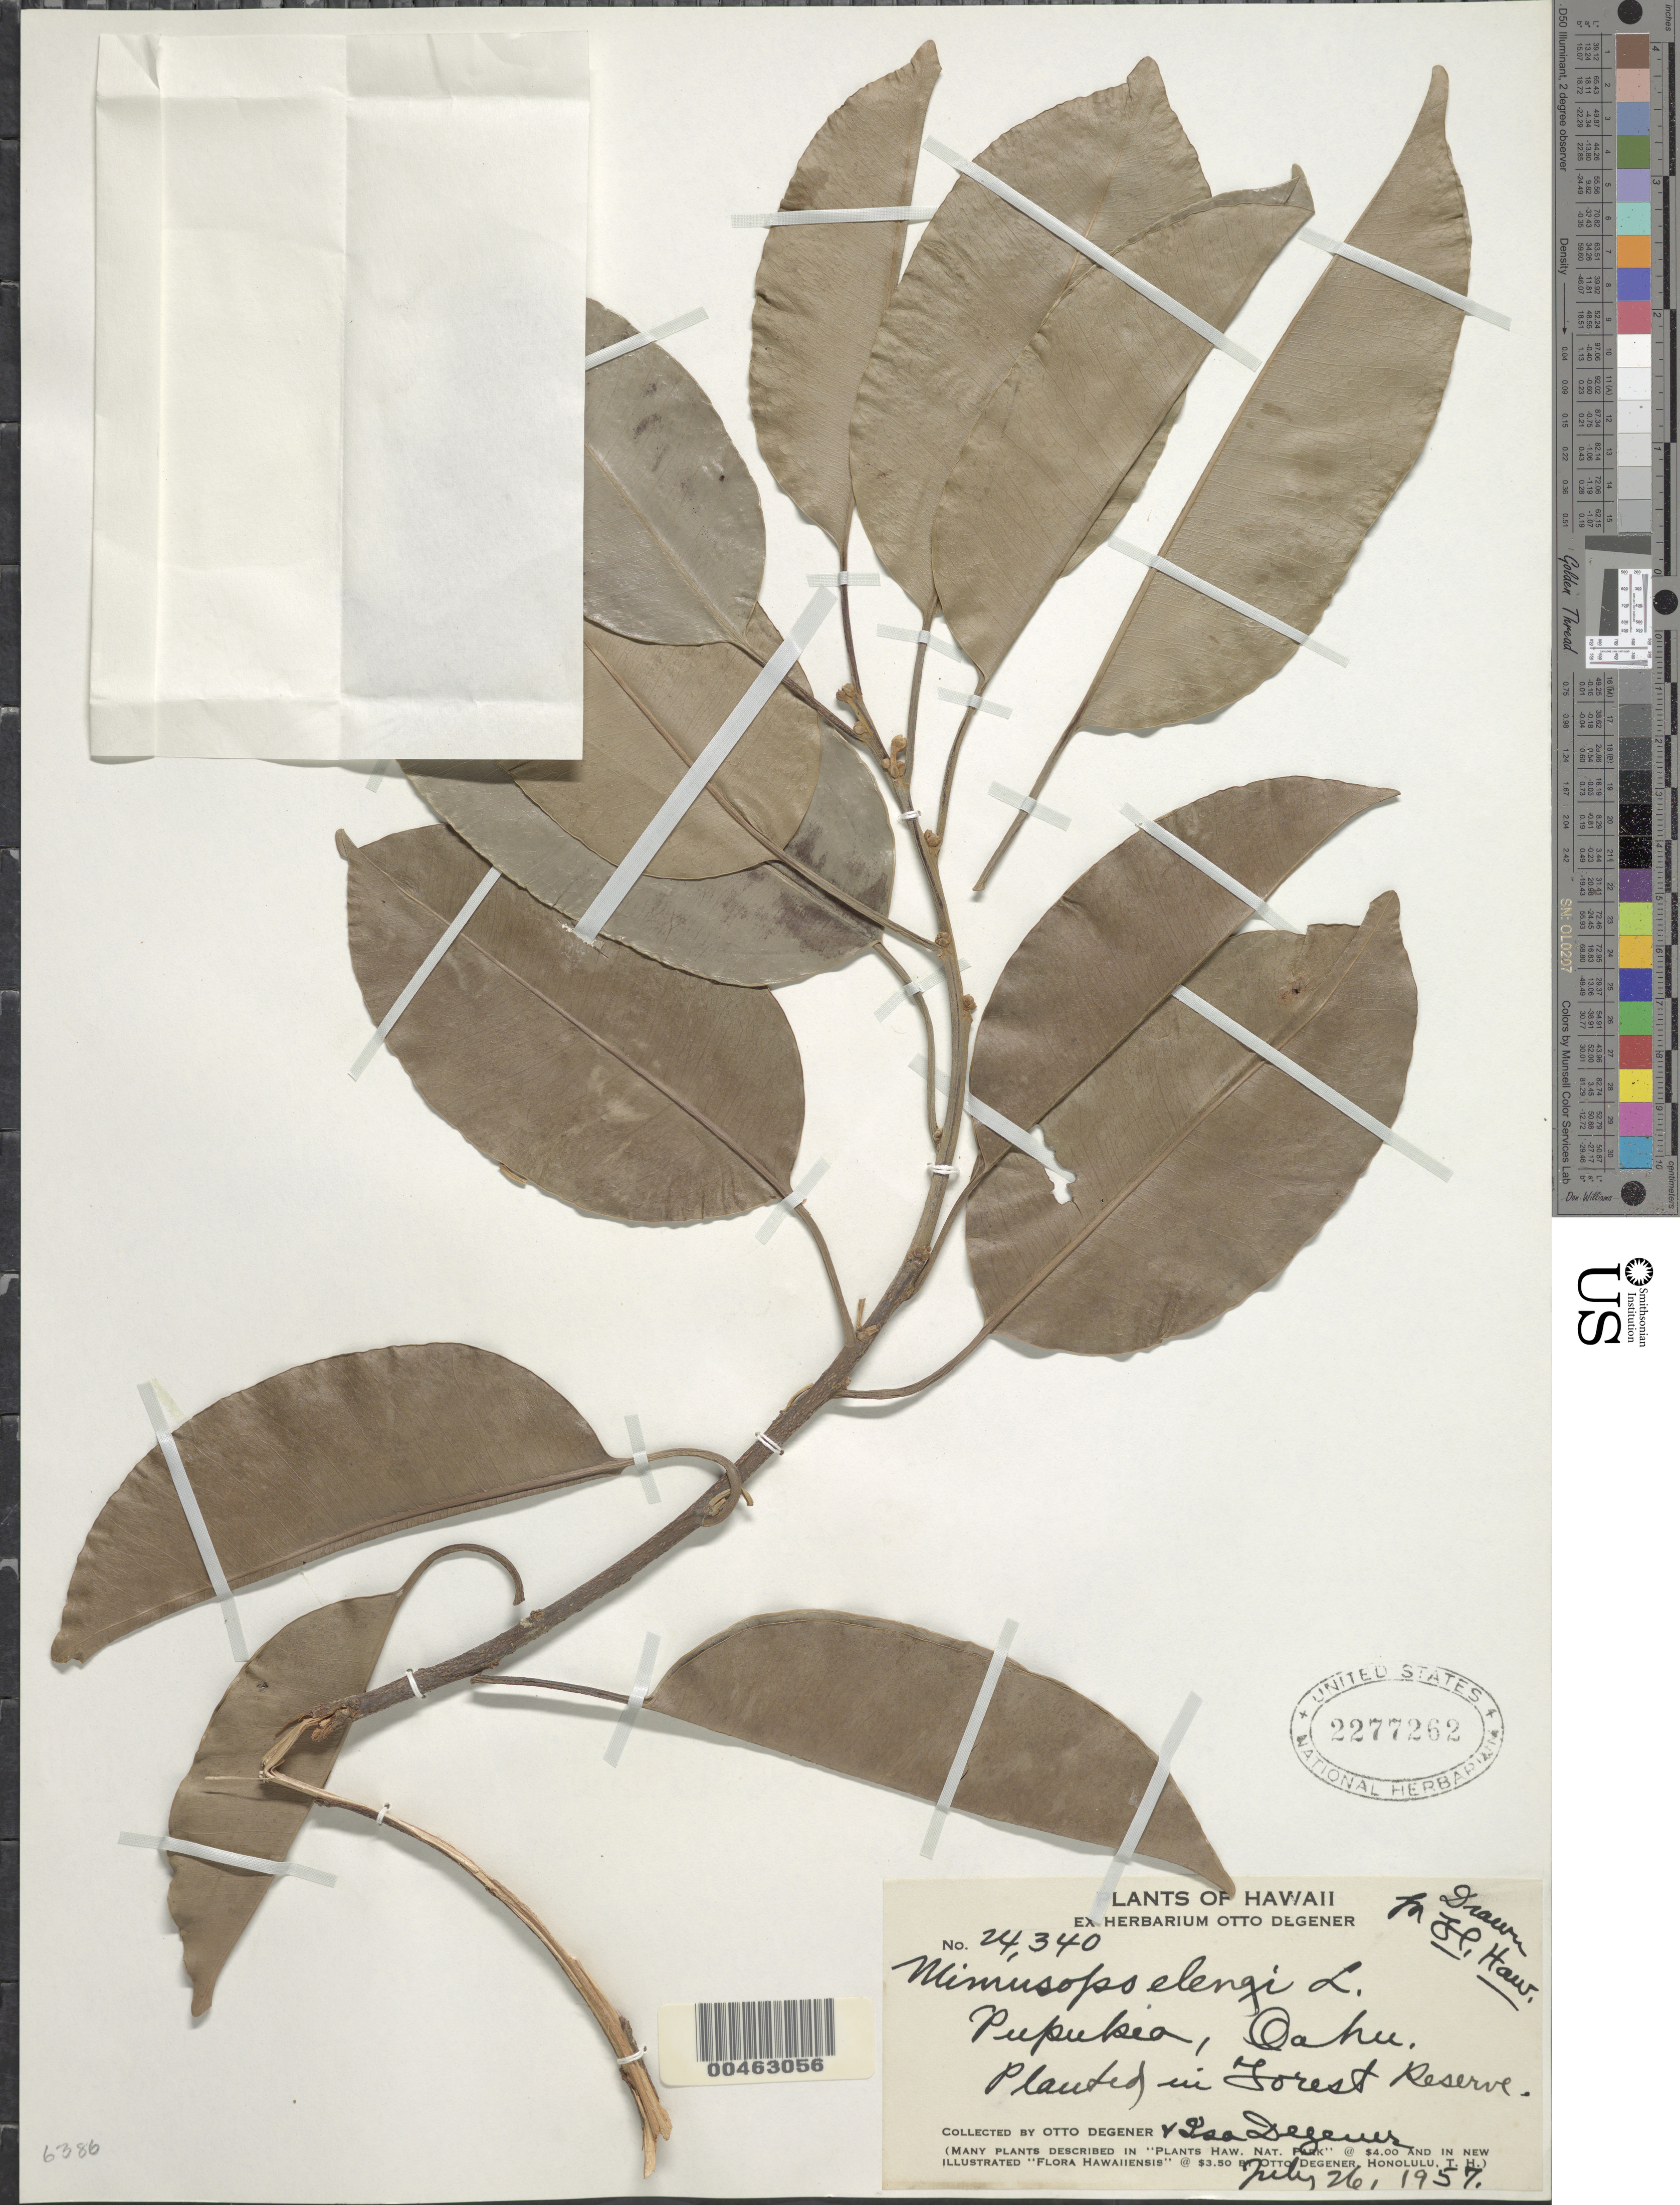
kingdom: Plantae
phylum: Tracheophyta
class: Magnoliopsida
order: Ericales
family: Sapotaceae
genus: Mimusops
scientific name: Mimusops elengi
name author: L.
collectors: O. Degener & I. Degener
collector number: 24340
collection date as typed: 26 Jul 1957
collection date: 1957-07-26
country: United States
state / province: Hawaii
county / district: Honolulu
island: Oahu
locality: Pupukia, Forest Reserve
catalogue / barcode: US 2277262